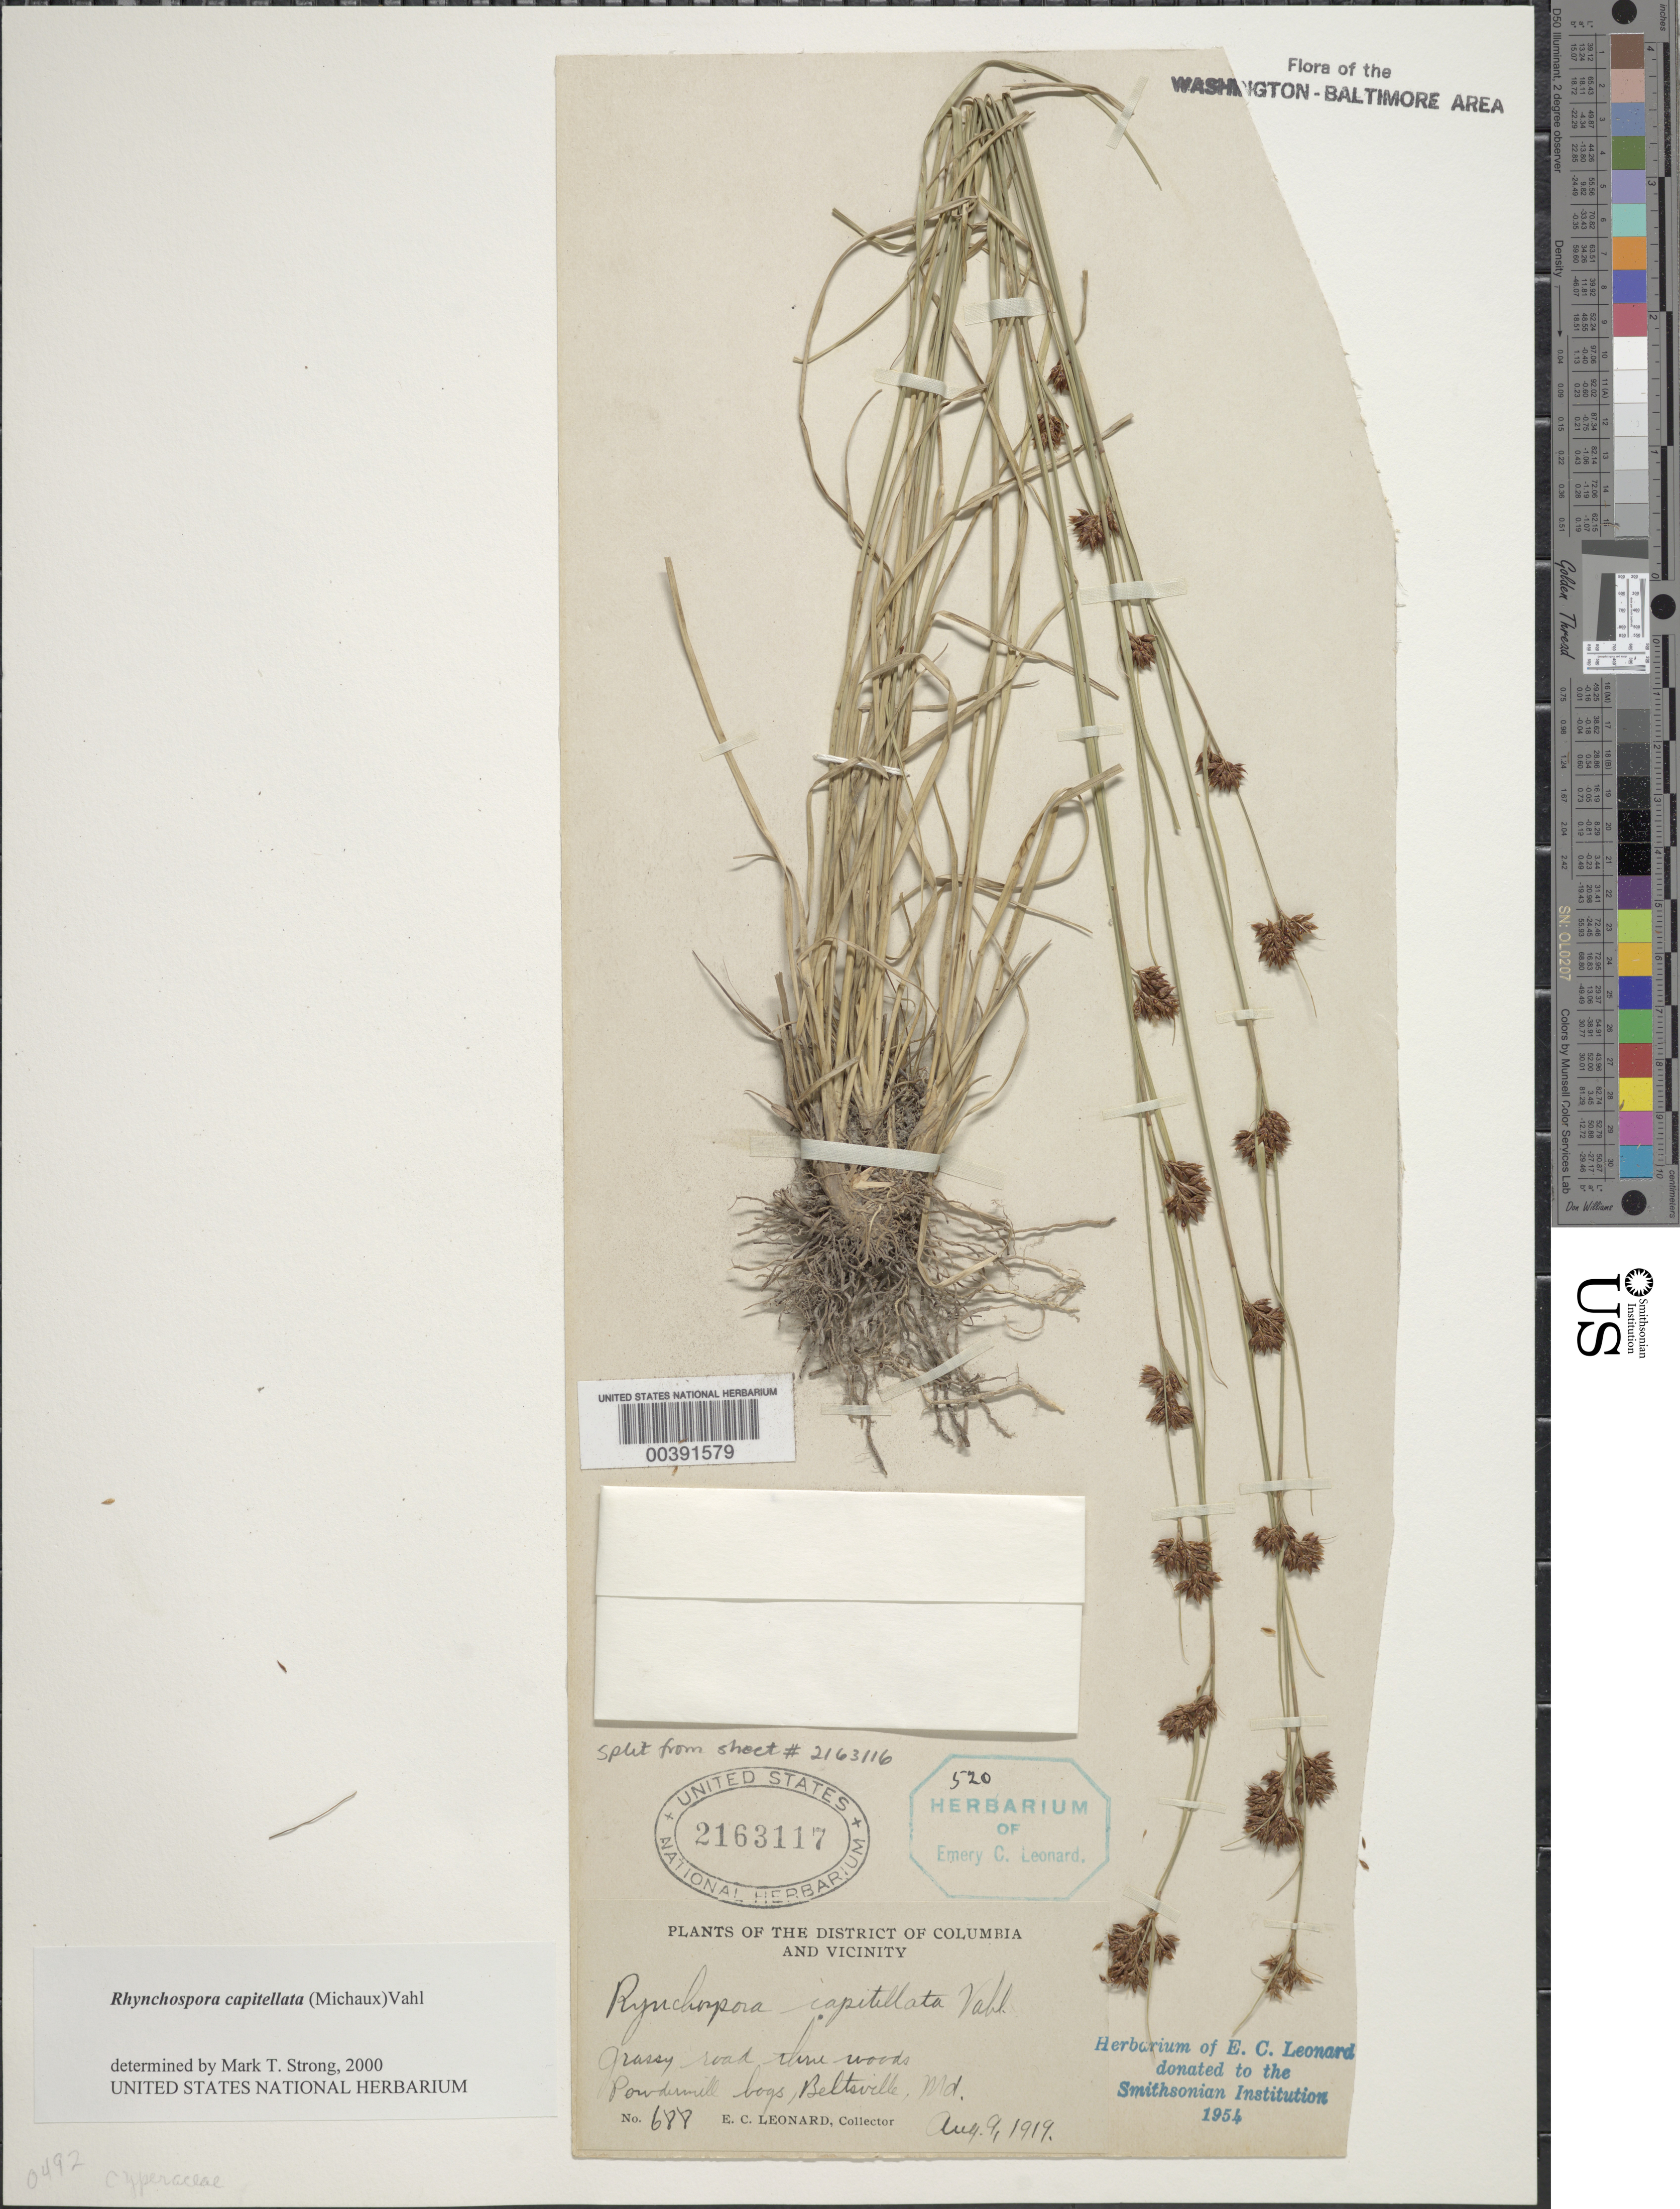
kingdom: Plantae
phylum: Tracheophyta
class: Liliopsida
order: Poales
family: Cyperaceae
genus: Rhynchospora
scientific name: Rhynchospora capitellata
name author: (Michx.) Vahl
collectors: E. C. Leonard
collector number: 688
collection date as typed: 09 Aug 1919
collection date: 1919-08-09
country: United States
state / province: Maryland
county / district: Prince George's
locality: Powdermill Bogs, Beltsville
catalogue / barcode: US 2163117